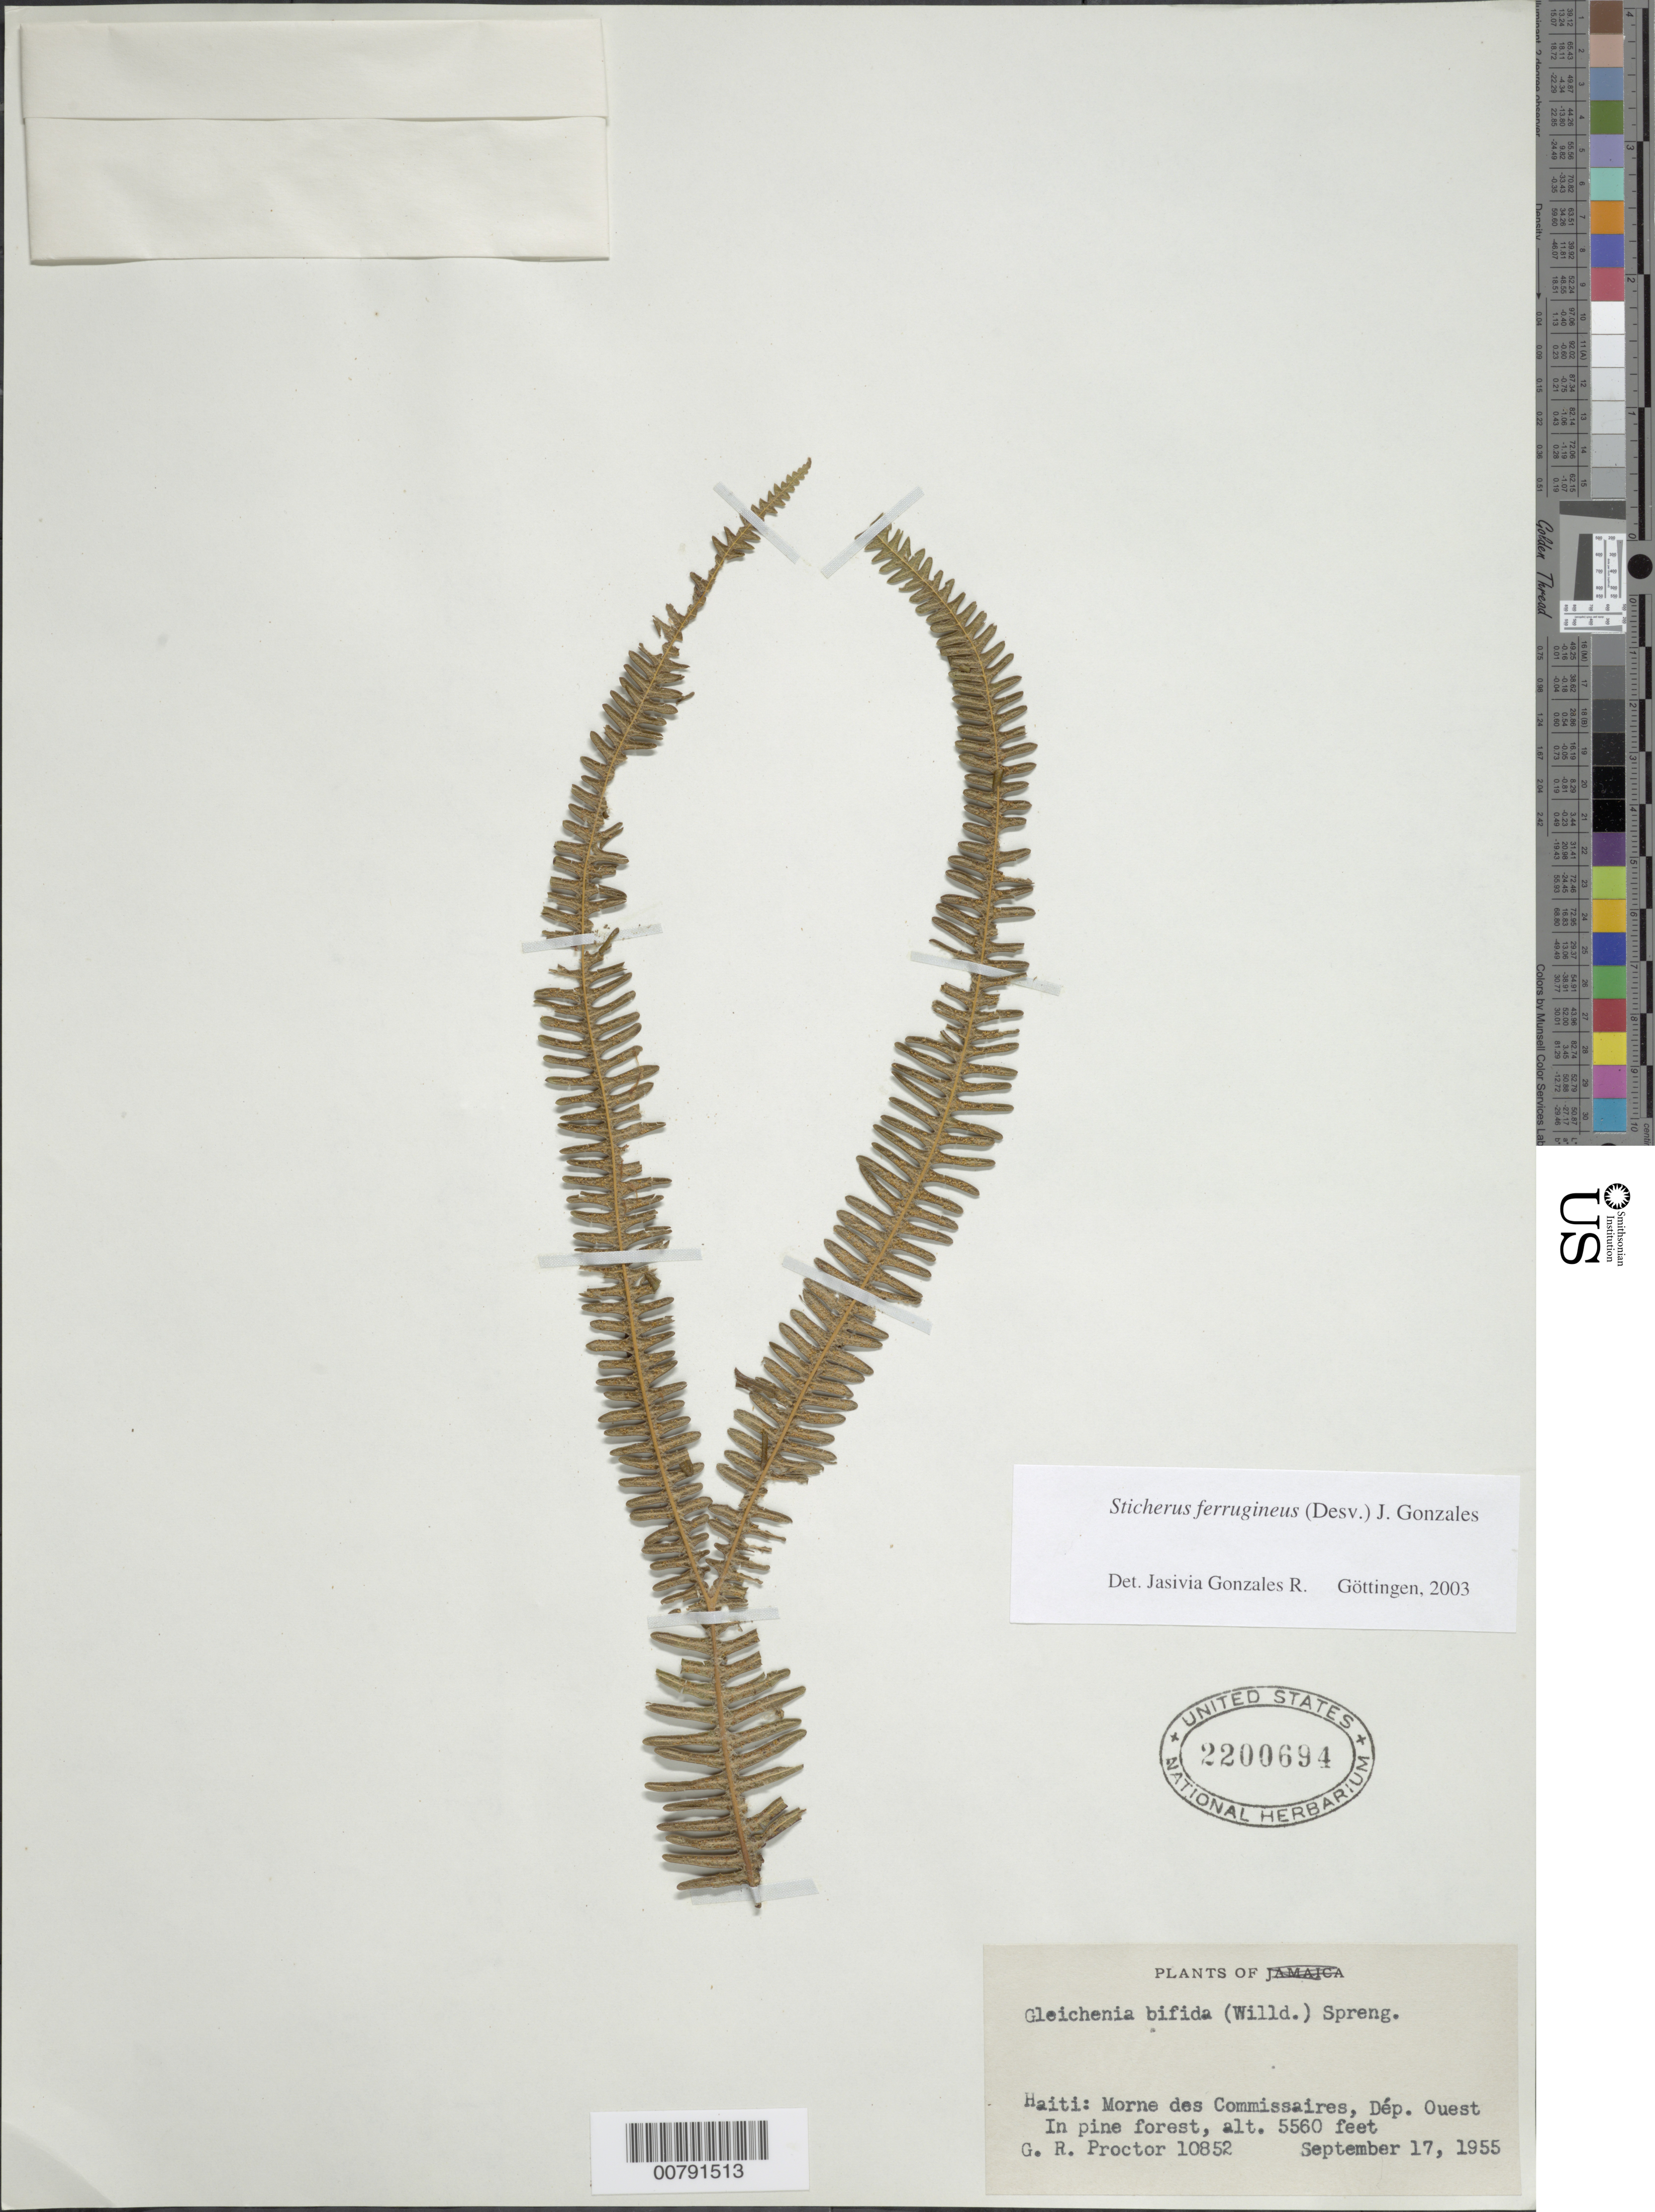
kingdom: Plantae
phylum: Tracheophyta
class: Polypodiopsida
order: Gleicheniales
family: Gleicheniaceae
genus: Sticherus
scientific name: Sticherus ferrugineus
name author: (Desv.) J. Gonzales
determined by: Gonzales R., J.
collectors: G. R. Proctor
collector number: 10852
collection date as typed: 17 Sep 1955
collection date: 1955-09-17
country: Haiti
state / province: Ouest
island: Hispaniola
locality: Morne des Commissaires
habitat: In pine forest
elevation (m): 1695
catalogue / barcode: US 2200694